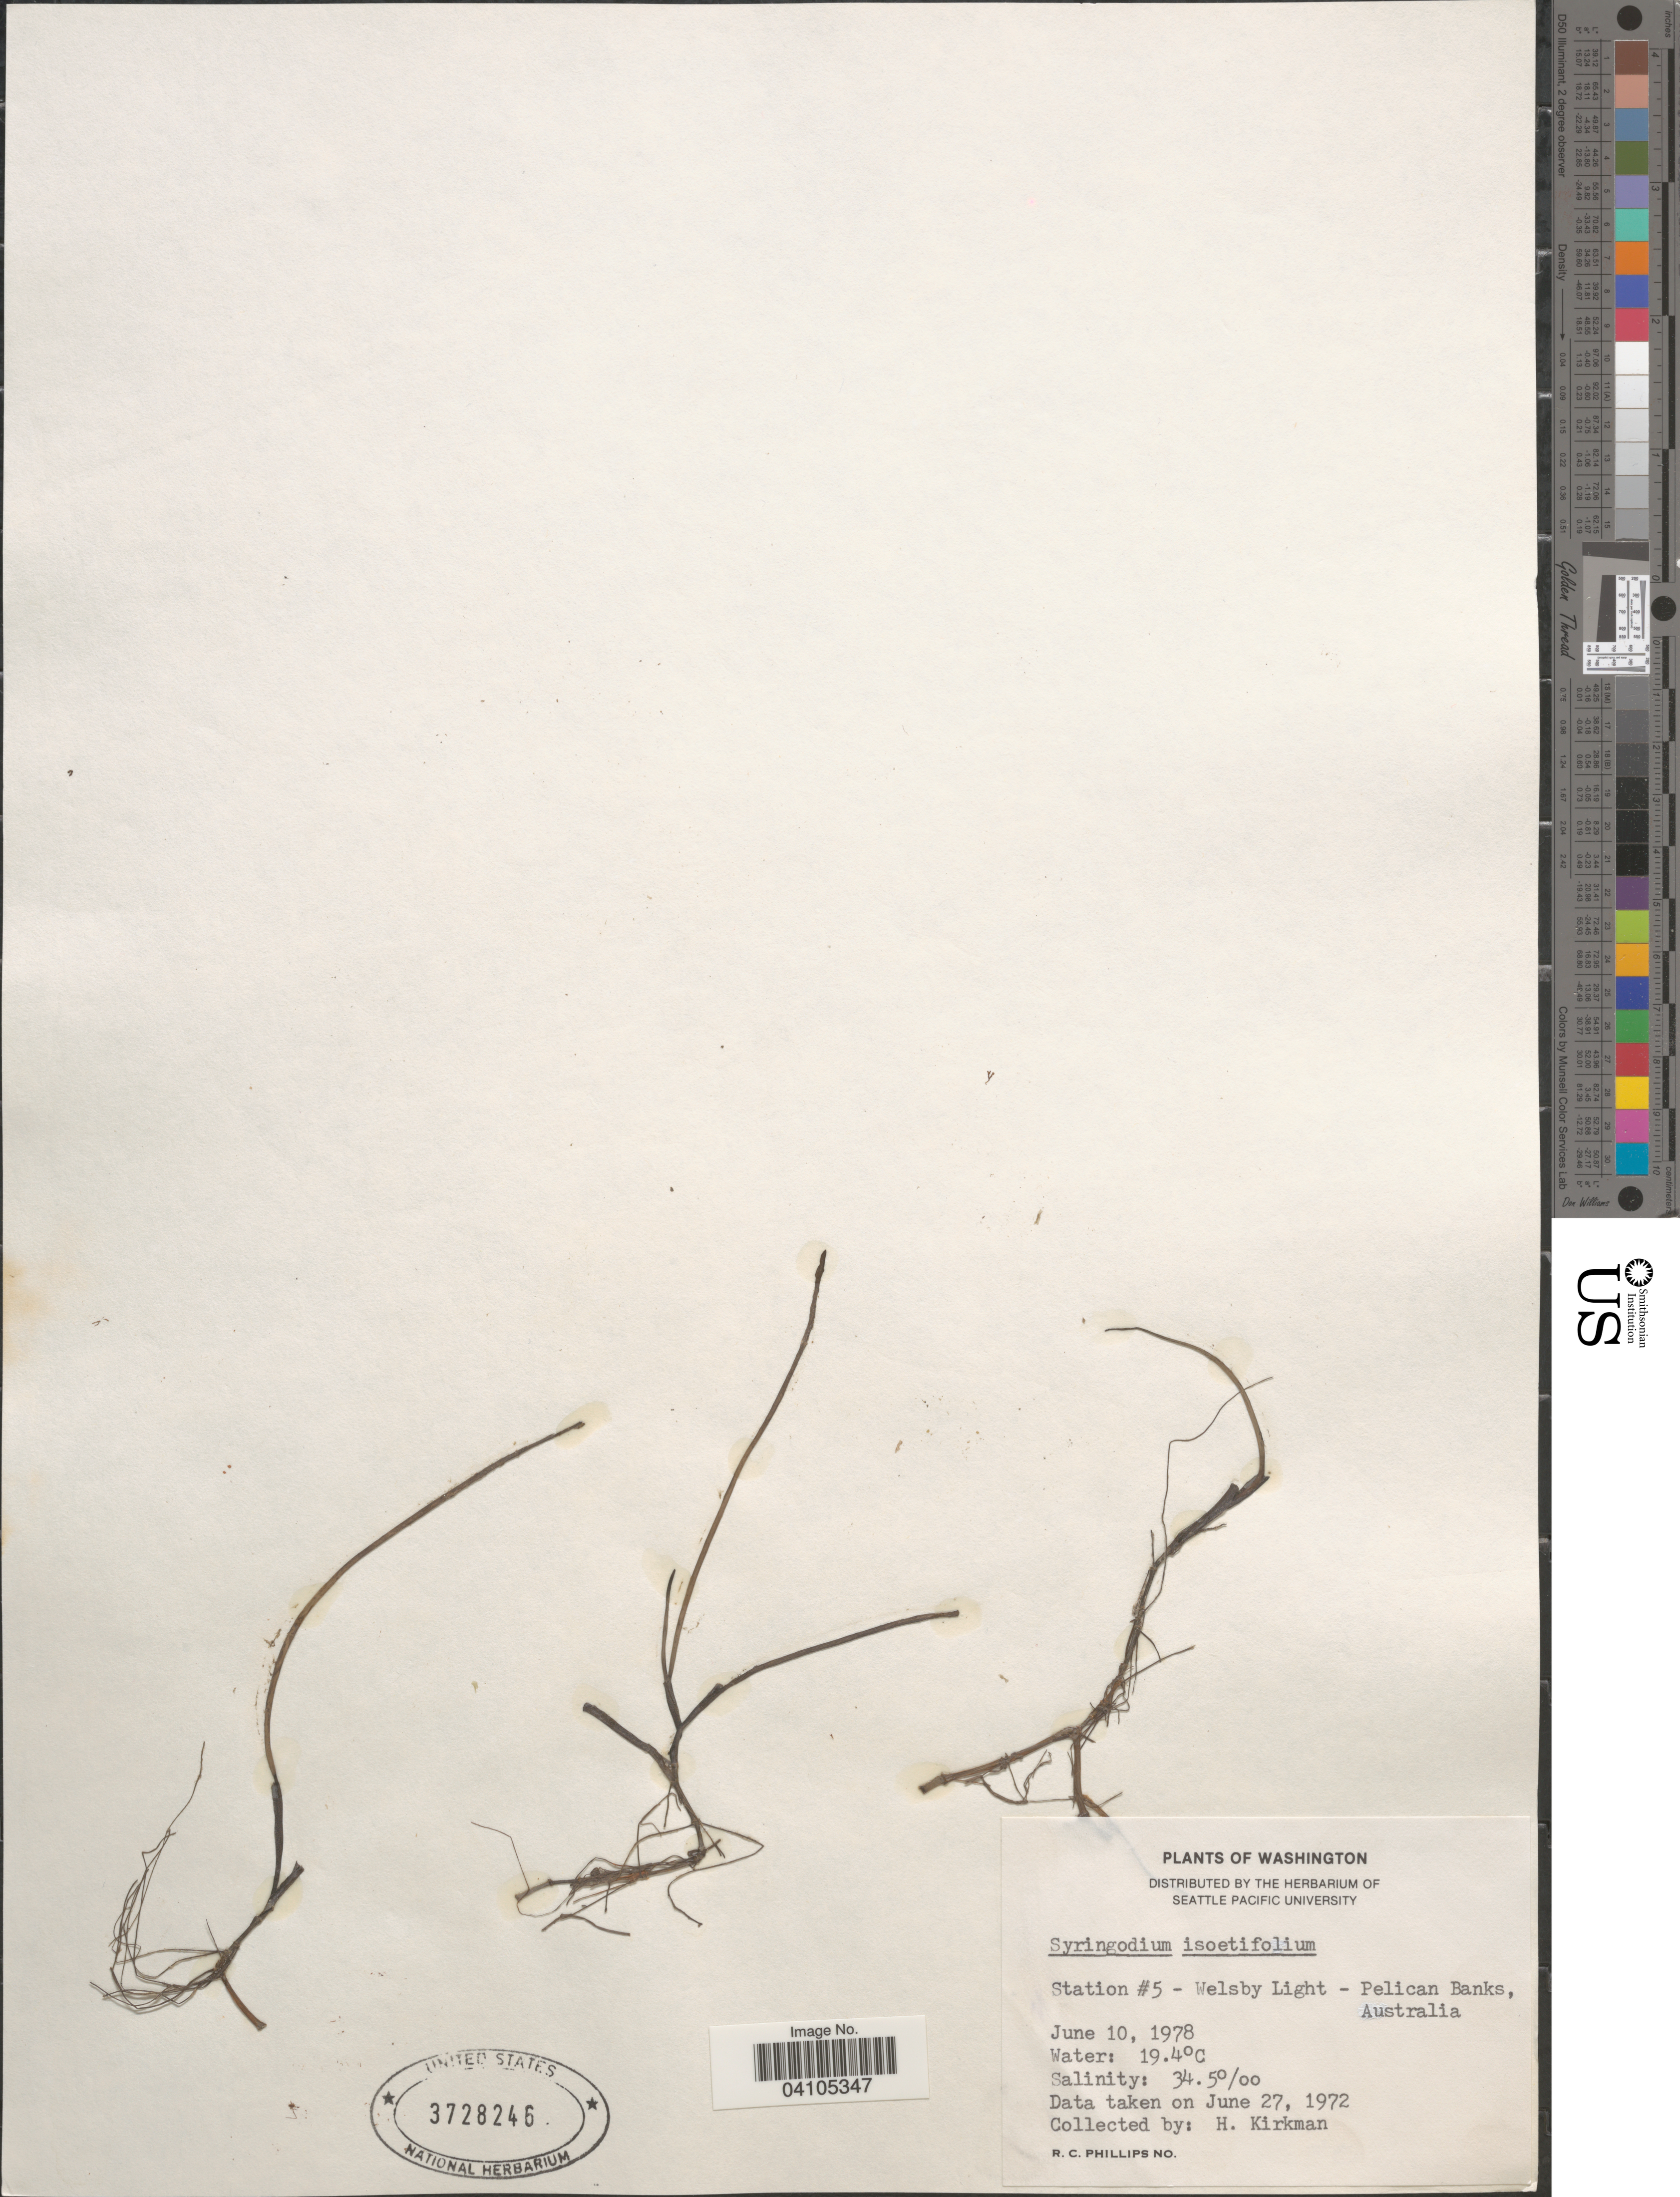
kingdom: Plantae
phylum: Tracheophyta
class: Liliopsida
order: Alismatales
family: Cymodoceaceae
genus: Syringodium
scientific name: Syringodium isoetifolium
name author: (Asch.) Dandy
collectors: H. Kirkman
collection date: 1978-06-10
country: Australia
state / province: Queensland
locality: Station #5 - Welsby Light - Pelican Banks.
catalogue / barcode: US 3728246